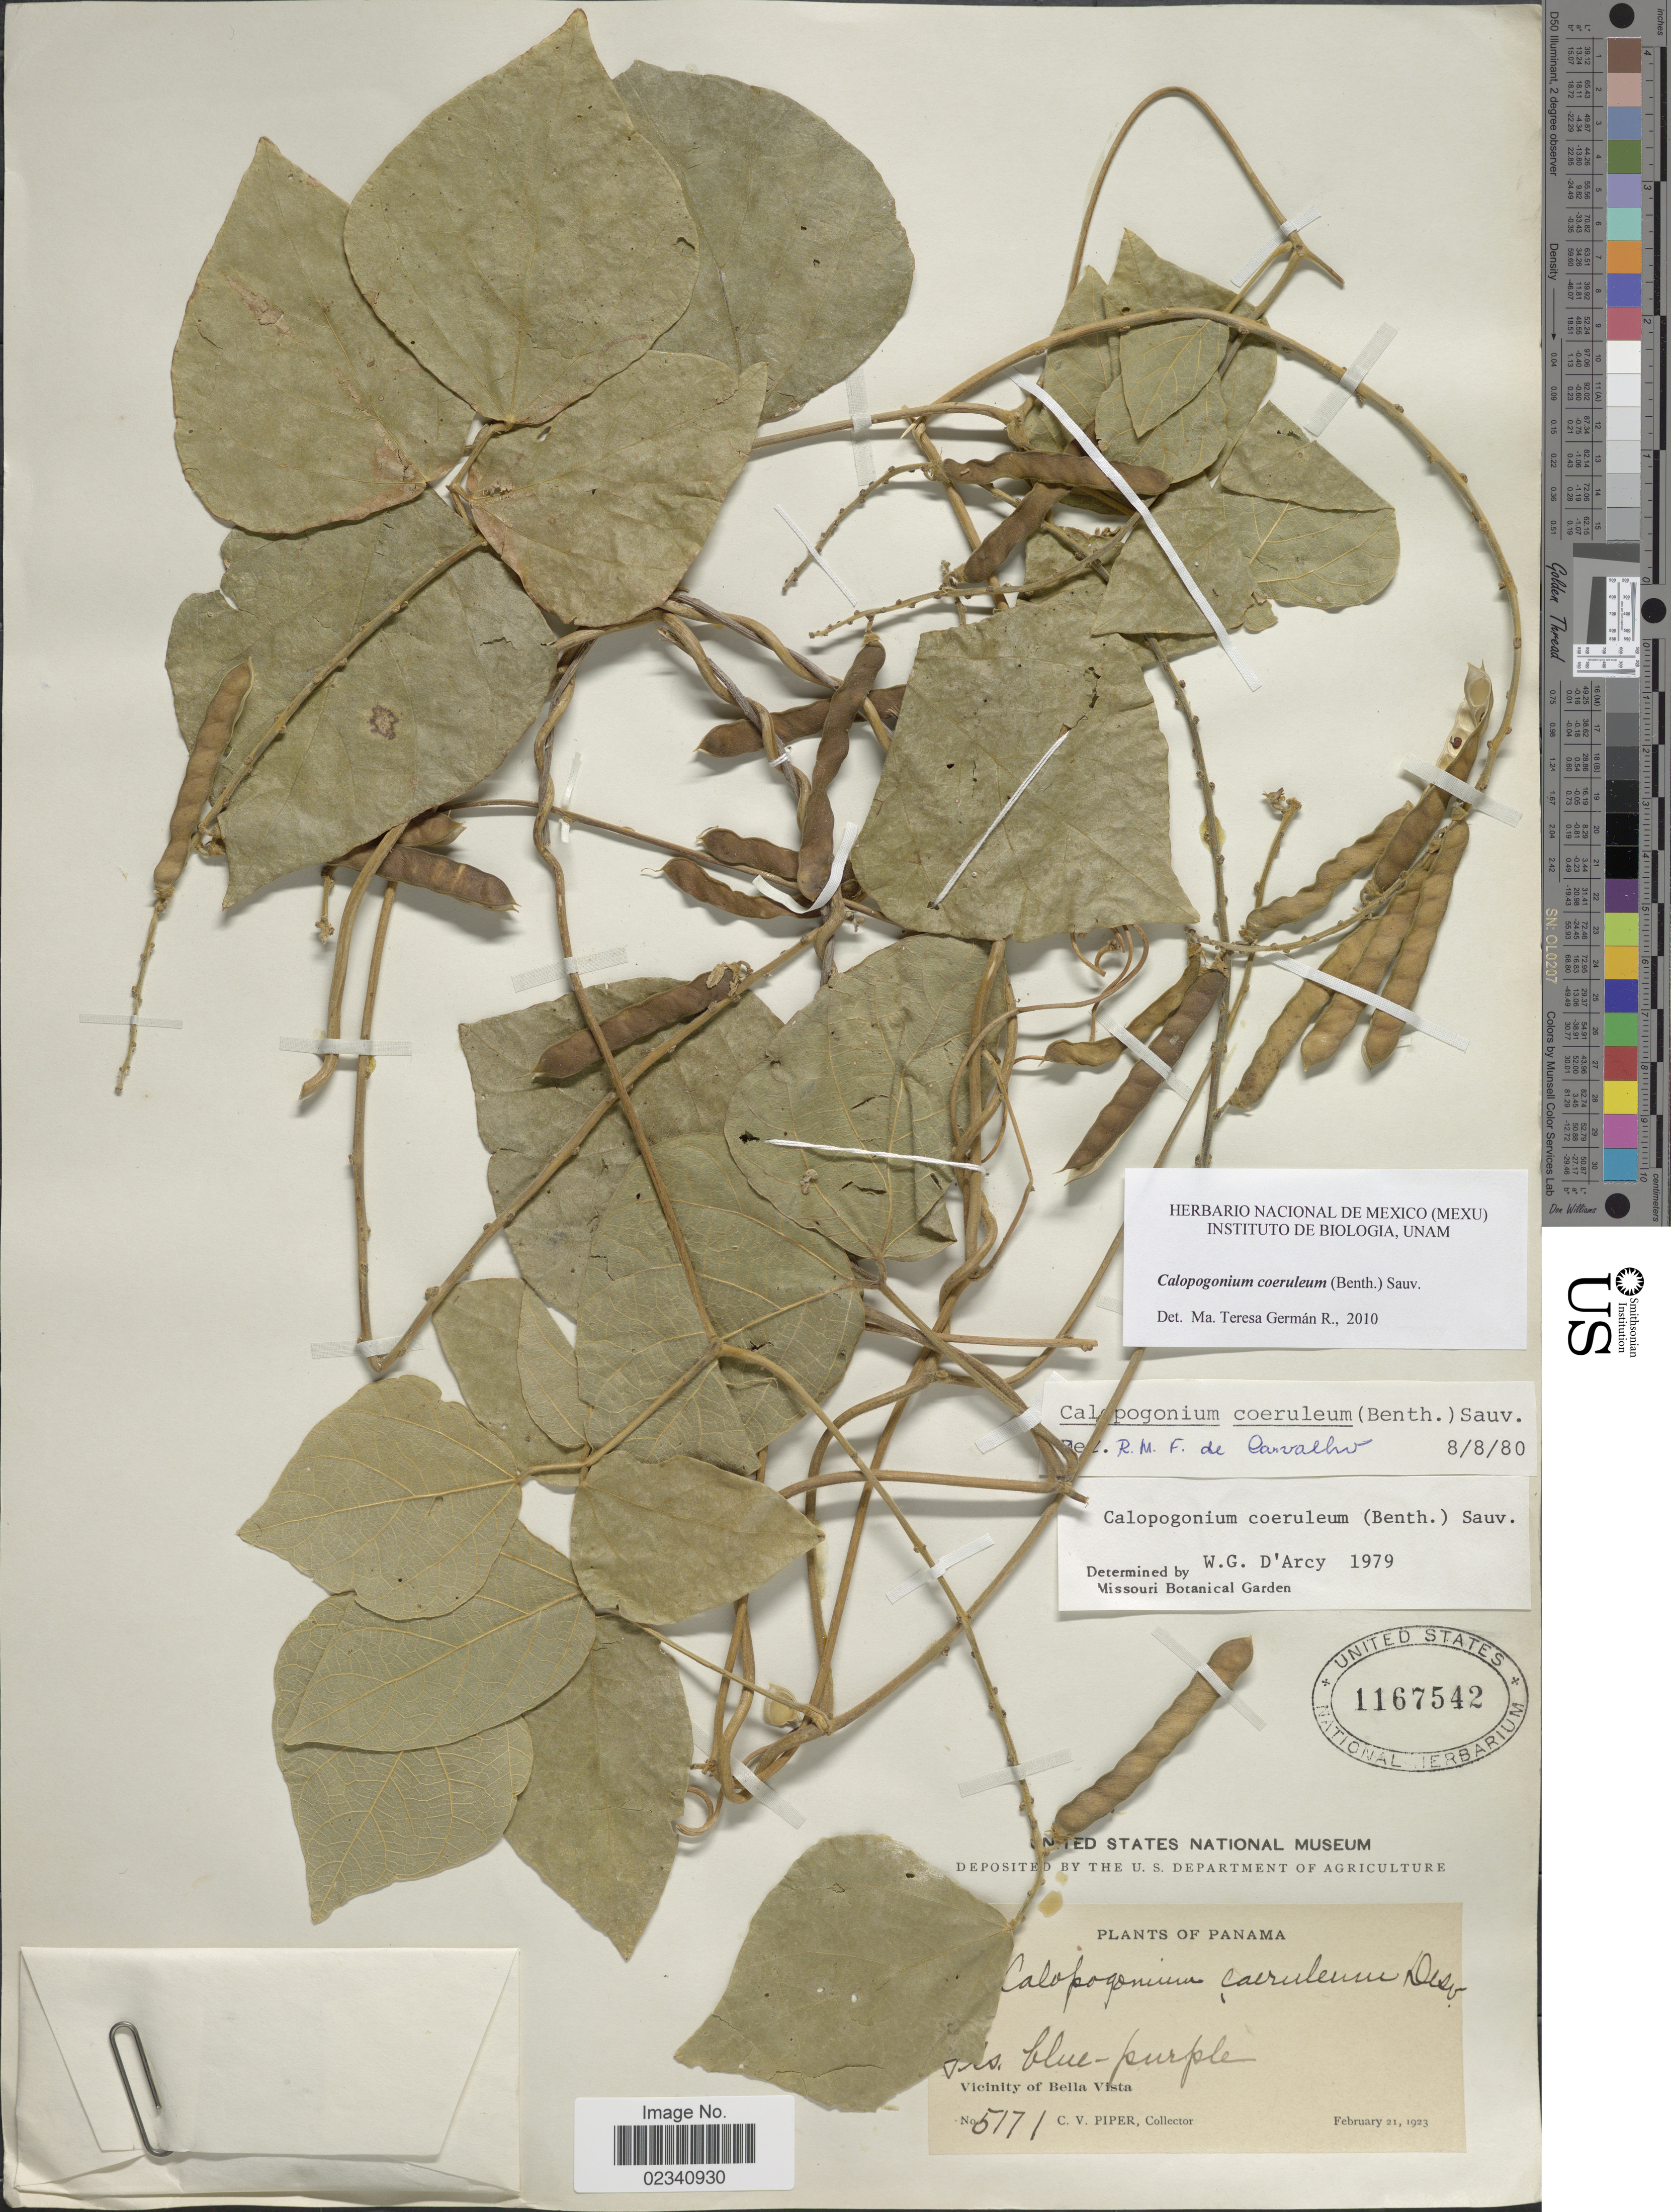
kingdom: Plantae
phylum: Tracheophyta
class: Magnoliopsida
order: Fabales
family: Fabaceae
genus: Calopogonium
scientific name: Calopogonium caeruleum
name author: (Benth.) C. Wright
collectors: C. V. Piper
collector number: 5171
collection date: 1923-02-21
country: Panama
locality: Panama. Vicinity of Bella Vista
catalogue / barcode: US 1167542